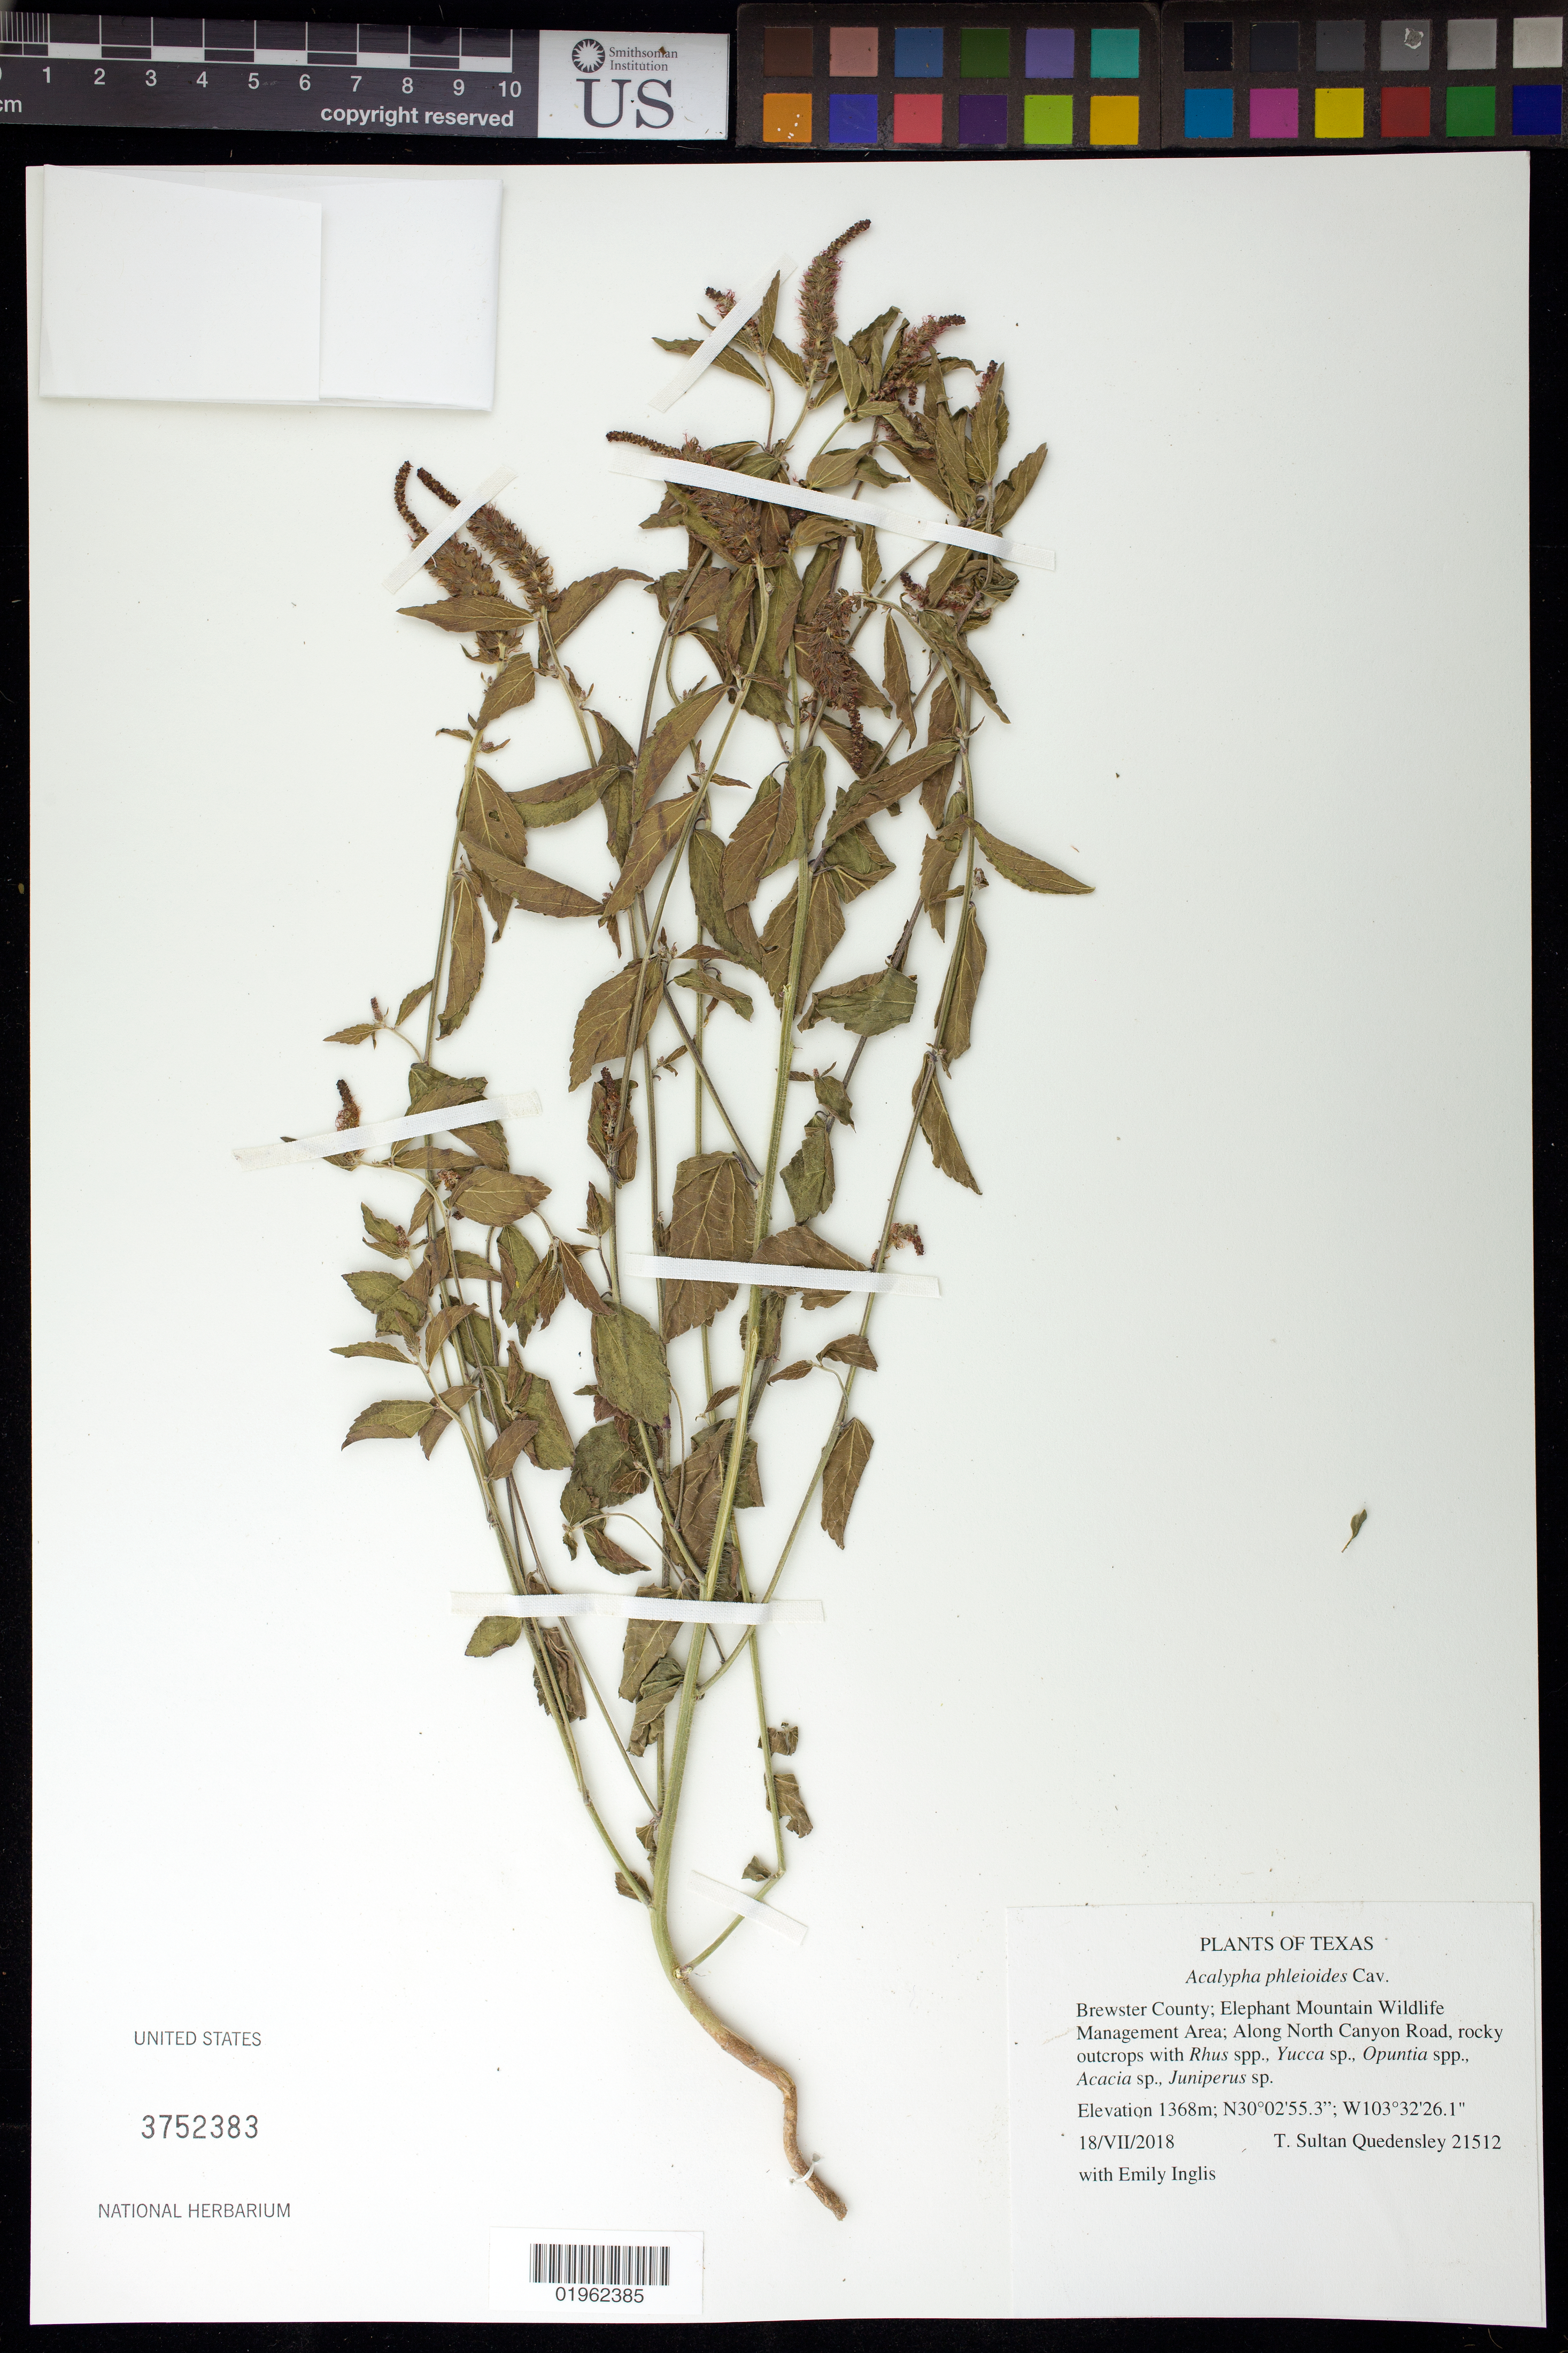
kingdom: Plantae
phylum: Tracheophyta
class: Magnoliopsida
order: Malpighiales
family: Euphorbiaceae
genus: Acalypha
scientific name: Acalypha phleoides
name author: Cav.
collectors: T. S. Quedensley & E. Inglis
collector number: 21512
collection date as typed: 18 Jul 2018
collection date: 2018-07-18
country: United States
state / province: Texas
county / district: Brewster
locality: Elephant Mountain Wildlife Management Area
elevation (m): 1884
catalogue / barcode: US 3752383